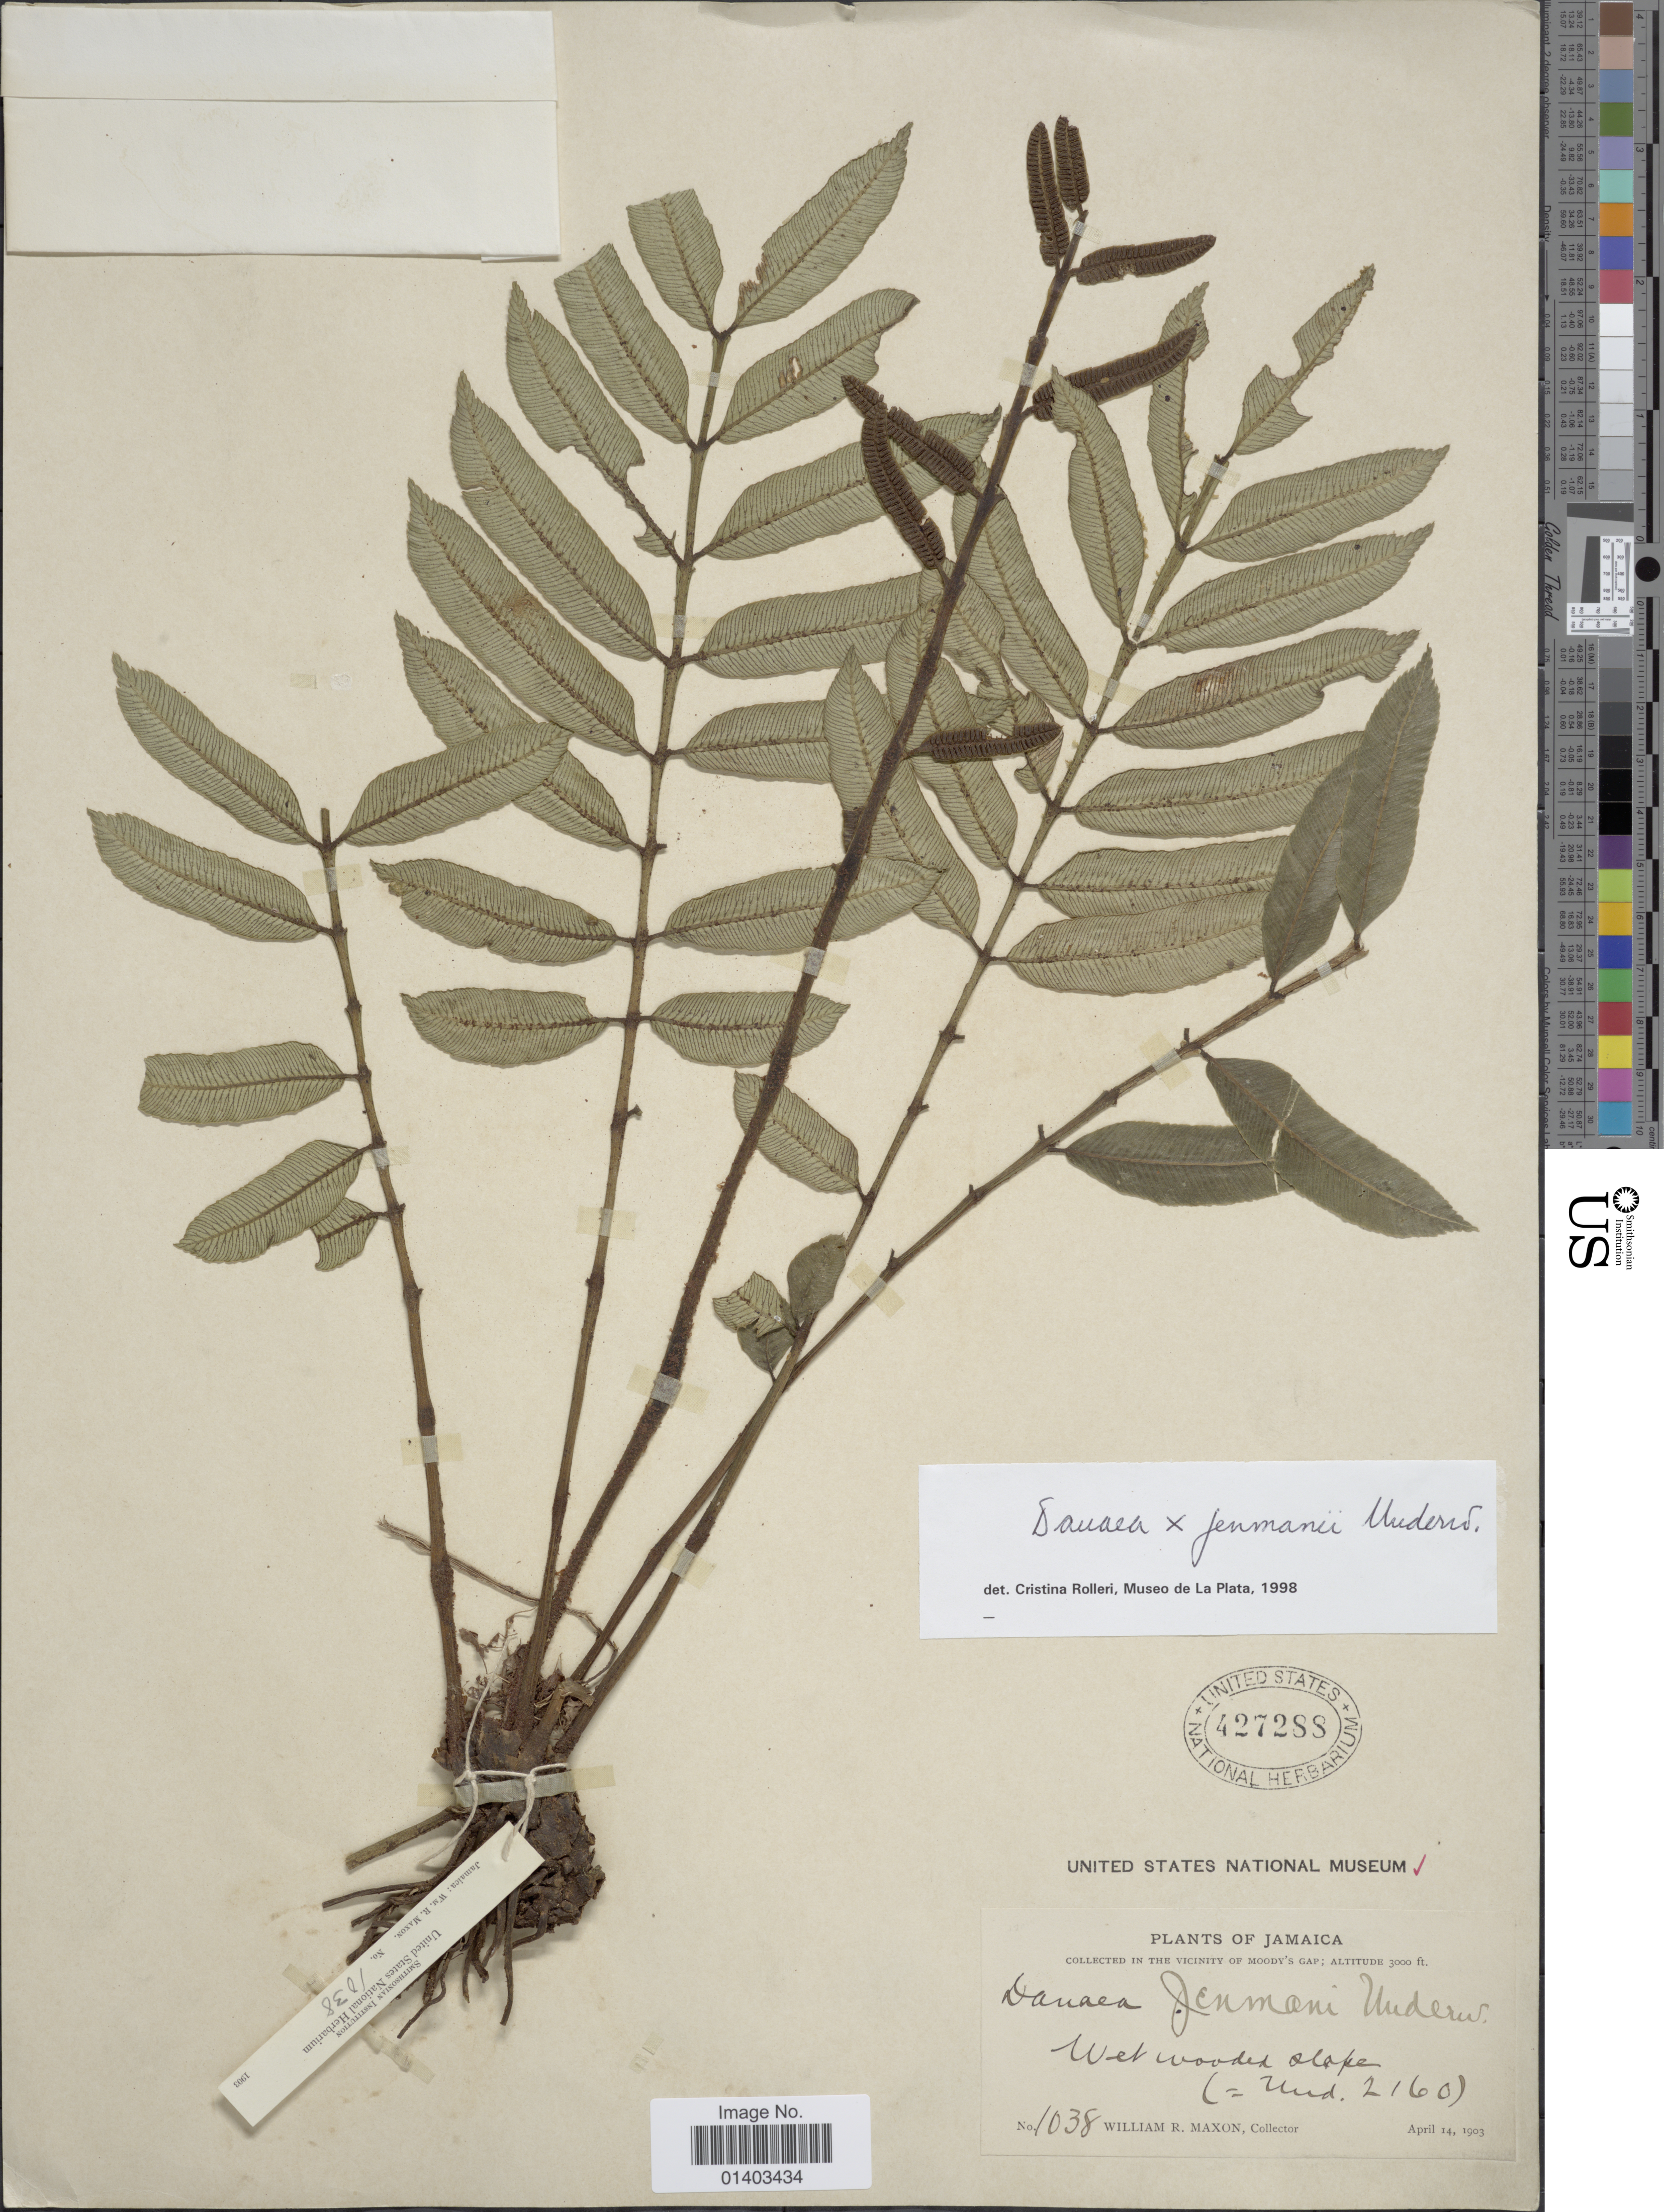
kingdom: Plantae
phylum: Tracheophyta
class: Polypodiopsida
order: Marattiales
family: Marattiaceae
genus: Danaea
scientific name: Danaea x jenmanii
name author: Underw.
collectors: W. R. Maxon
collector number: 1038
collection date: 1903-04-14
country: Jamaica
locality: In the Vicinity of Moody's Gap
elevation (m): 914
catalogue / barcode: US 427288